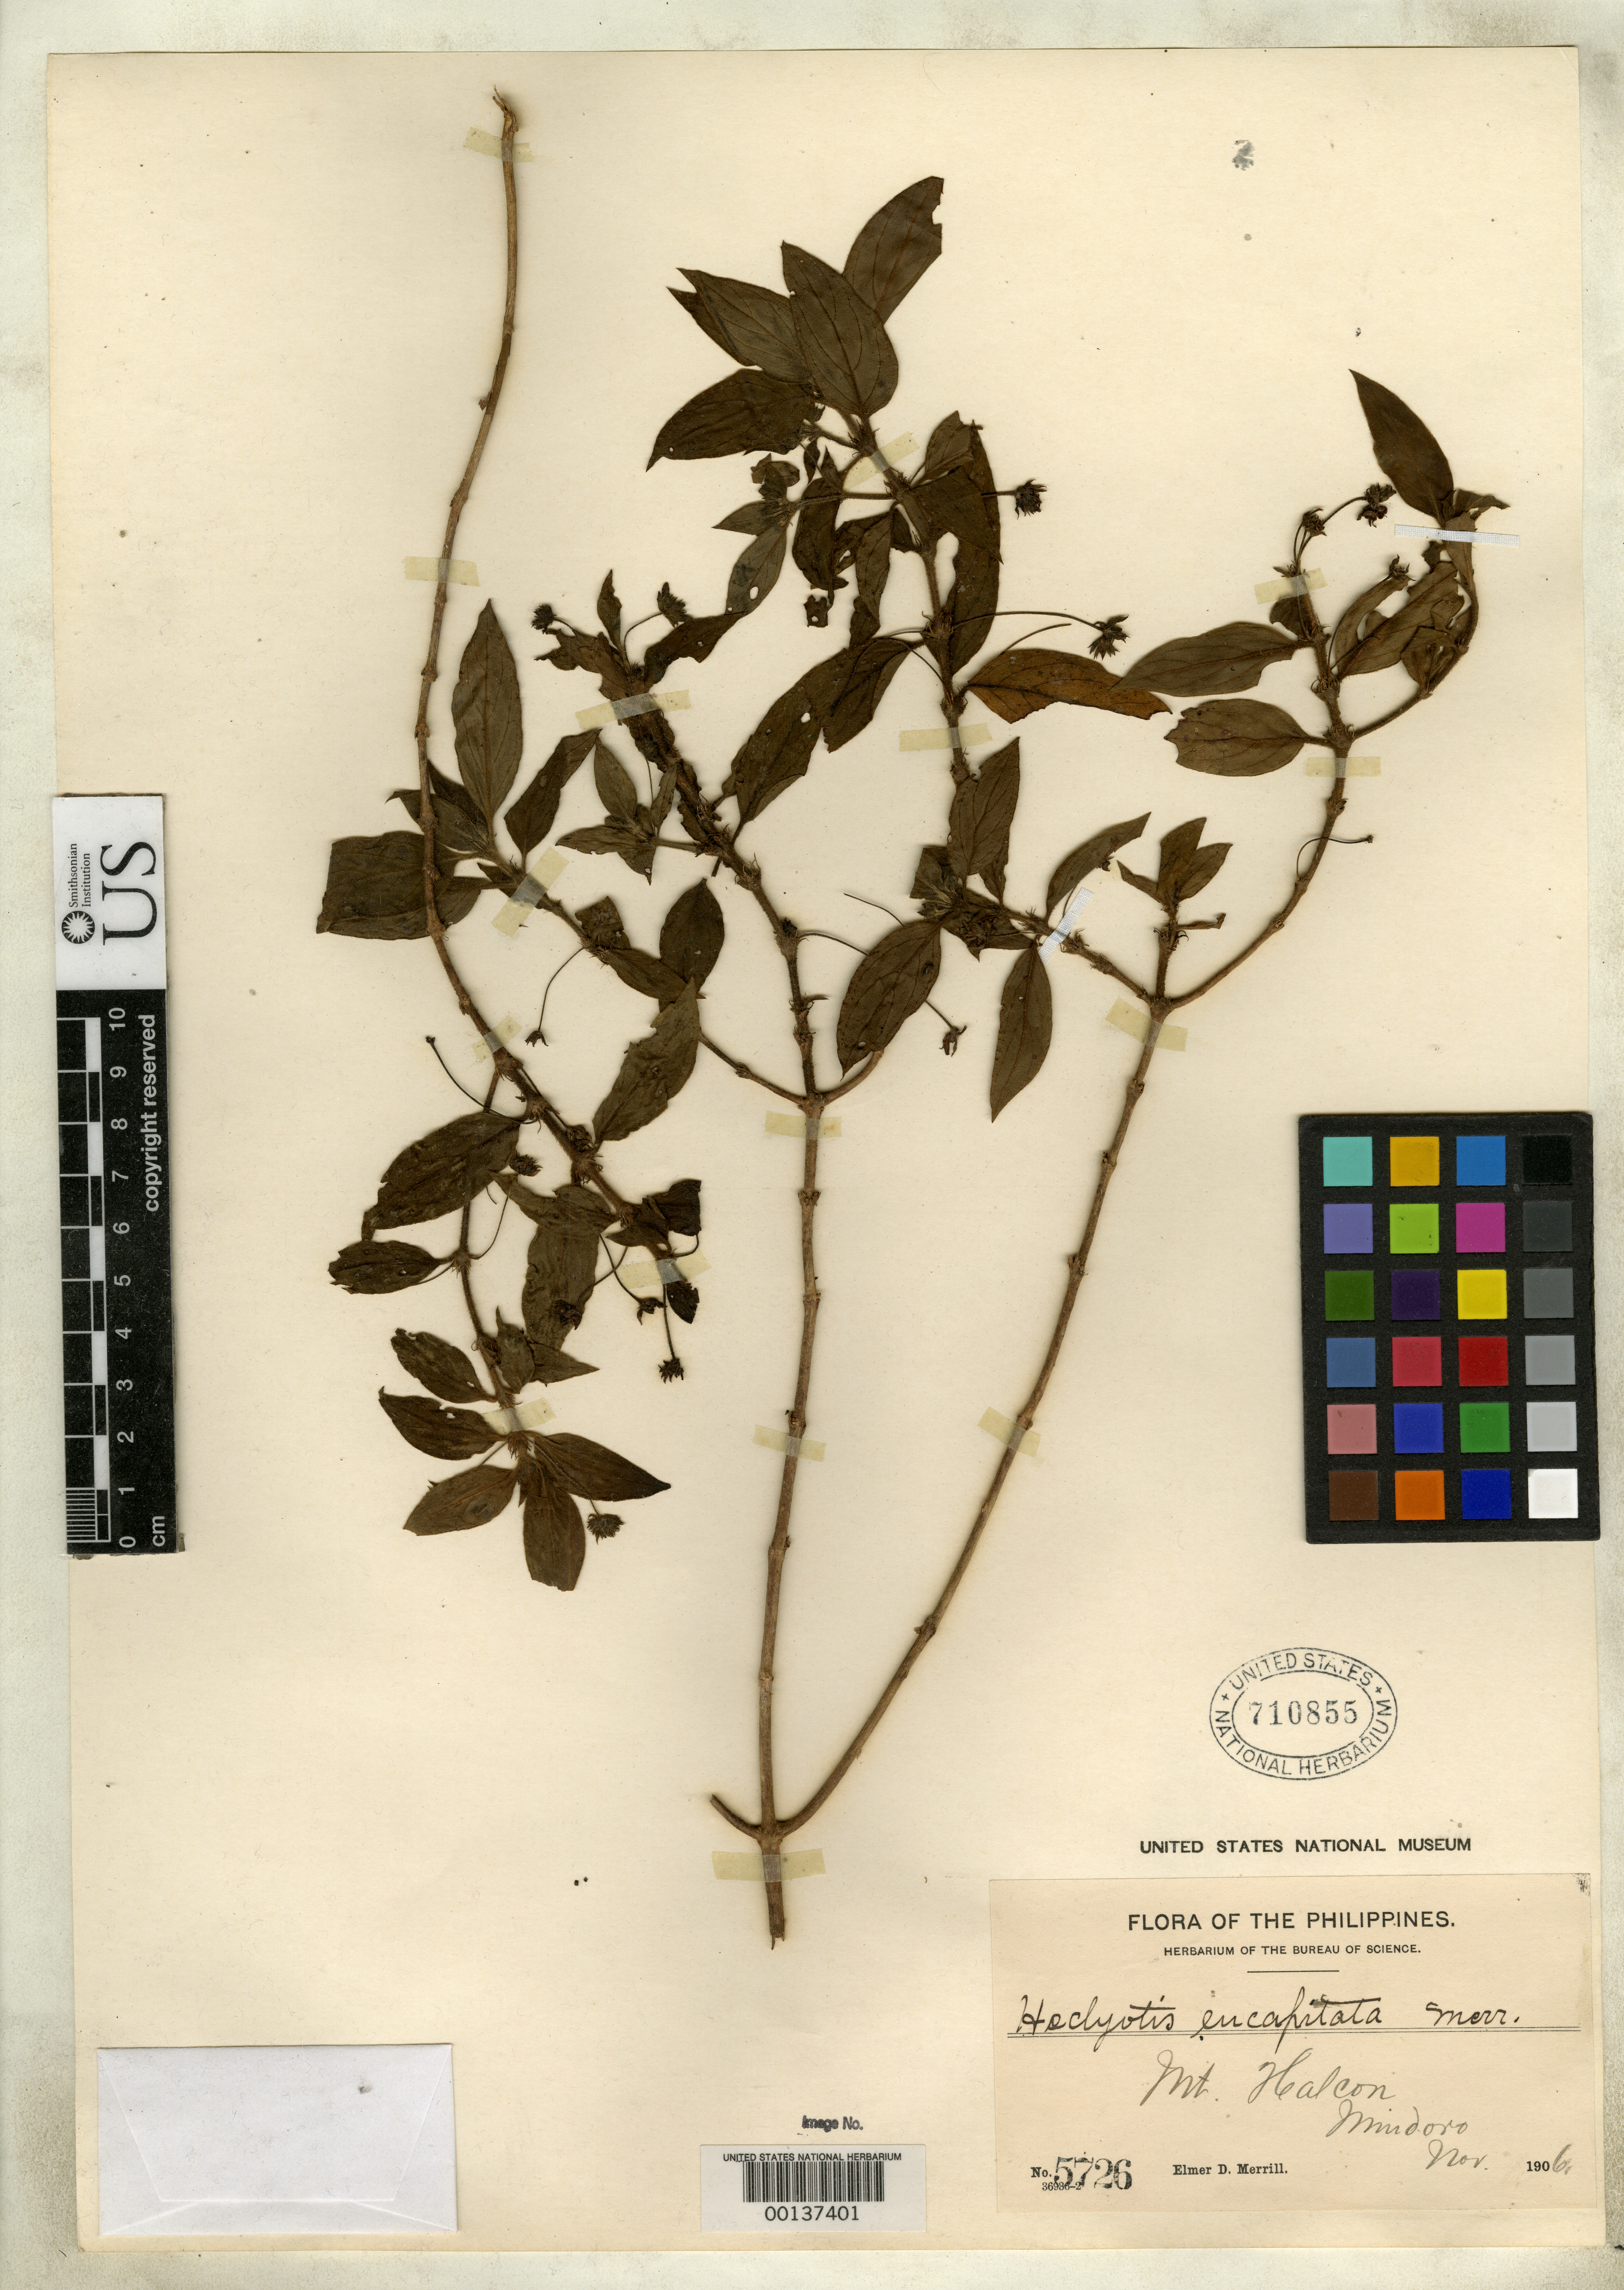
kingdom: Plantae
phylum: Tracheophyta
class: Magnoliopsida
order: Gentianales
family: Rubiaceae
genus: Hedyotis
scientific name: Hedyotis eucapitata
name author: Merr.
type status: Isosyntype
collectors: E. D. Merrill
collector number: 5726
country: Philippines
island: Mindoro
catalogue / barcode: US 710855